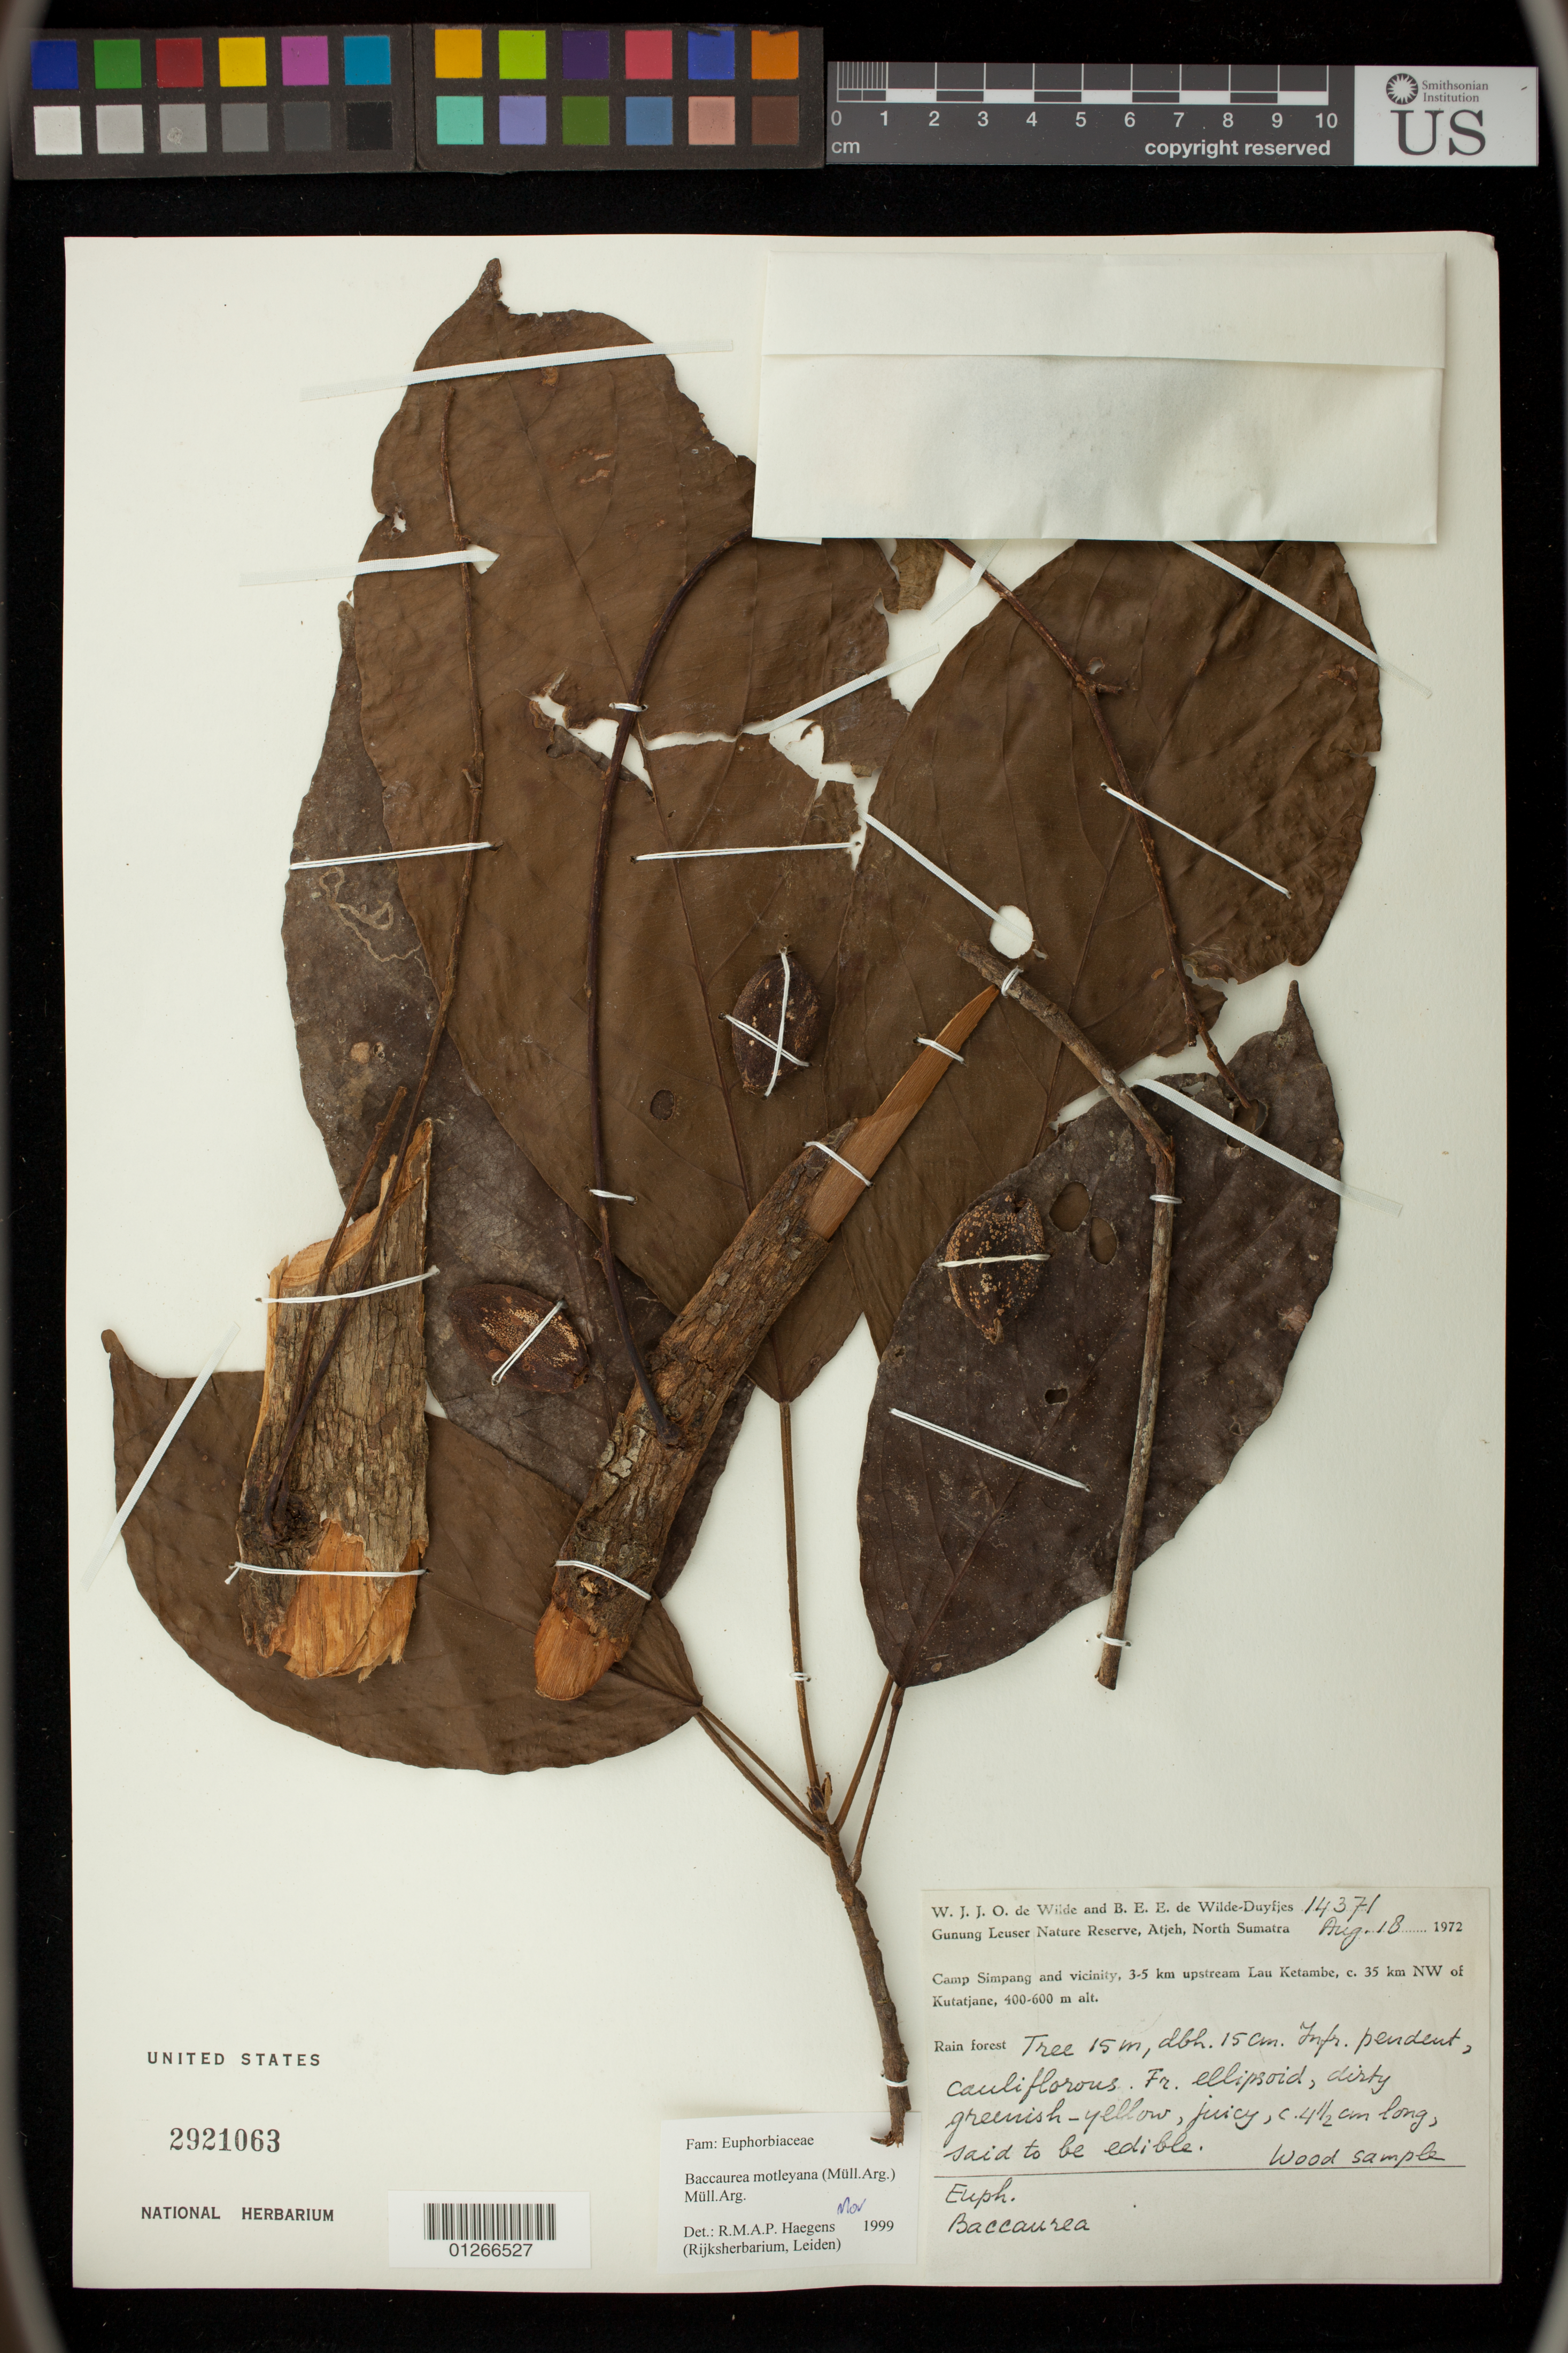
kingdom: Plantae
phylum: Tracheophyta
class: Magnoliopsida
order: Malpighiales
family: Phyllanthaceae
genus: Baccaurea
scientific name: Baccaurea motleyana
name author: (Müll. Arg.) Müll. Arg.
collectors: W. J. de Wilde & B. E. de Wilde-Duyfjes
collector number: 14371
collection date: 1972-08-18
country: Indonesia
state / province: Sumatra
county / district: Sumatera Utara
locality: Camp Simpang and vicinity, 3-5 km upstream Lau Ketambe, c. 35 km NW of Kutatjane. Gunung Leuser Nature Reserve, Atjeh, North Sumatra.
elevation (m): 400